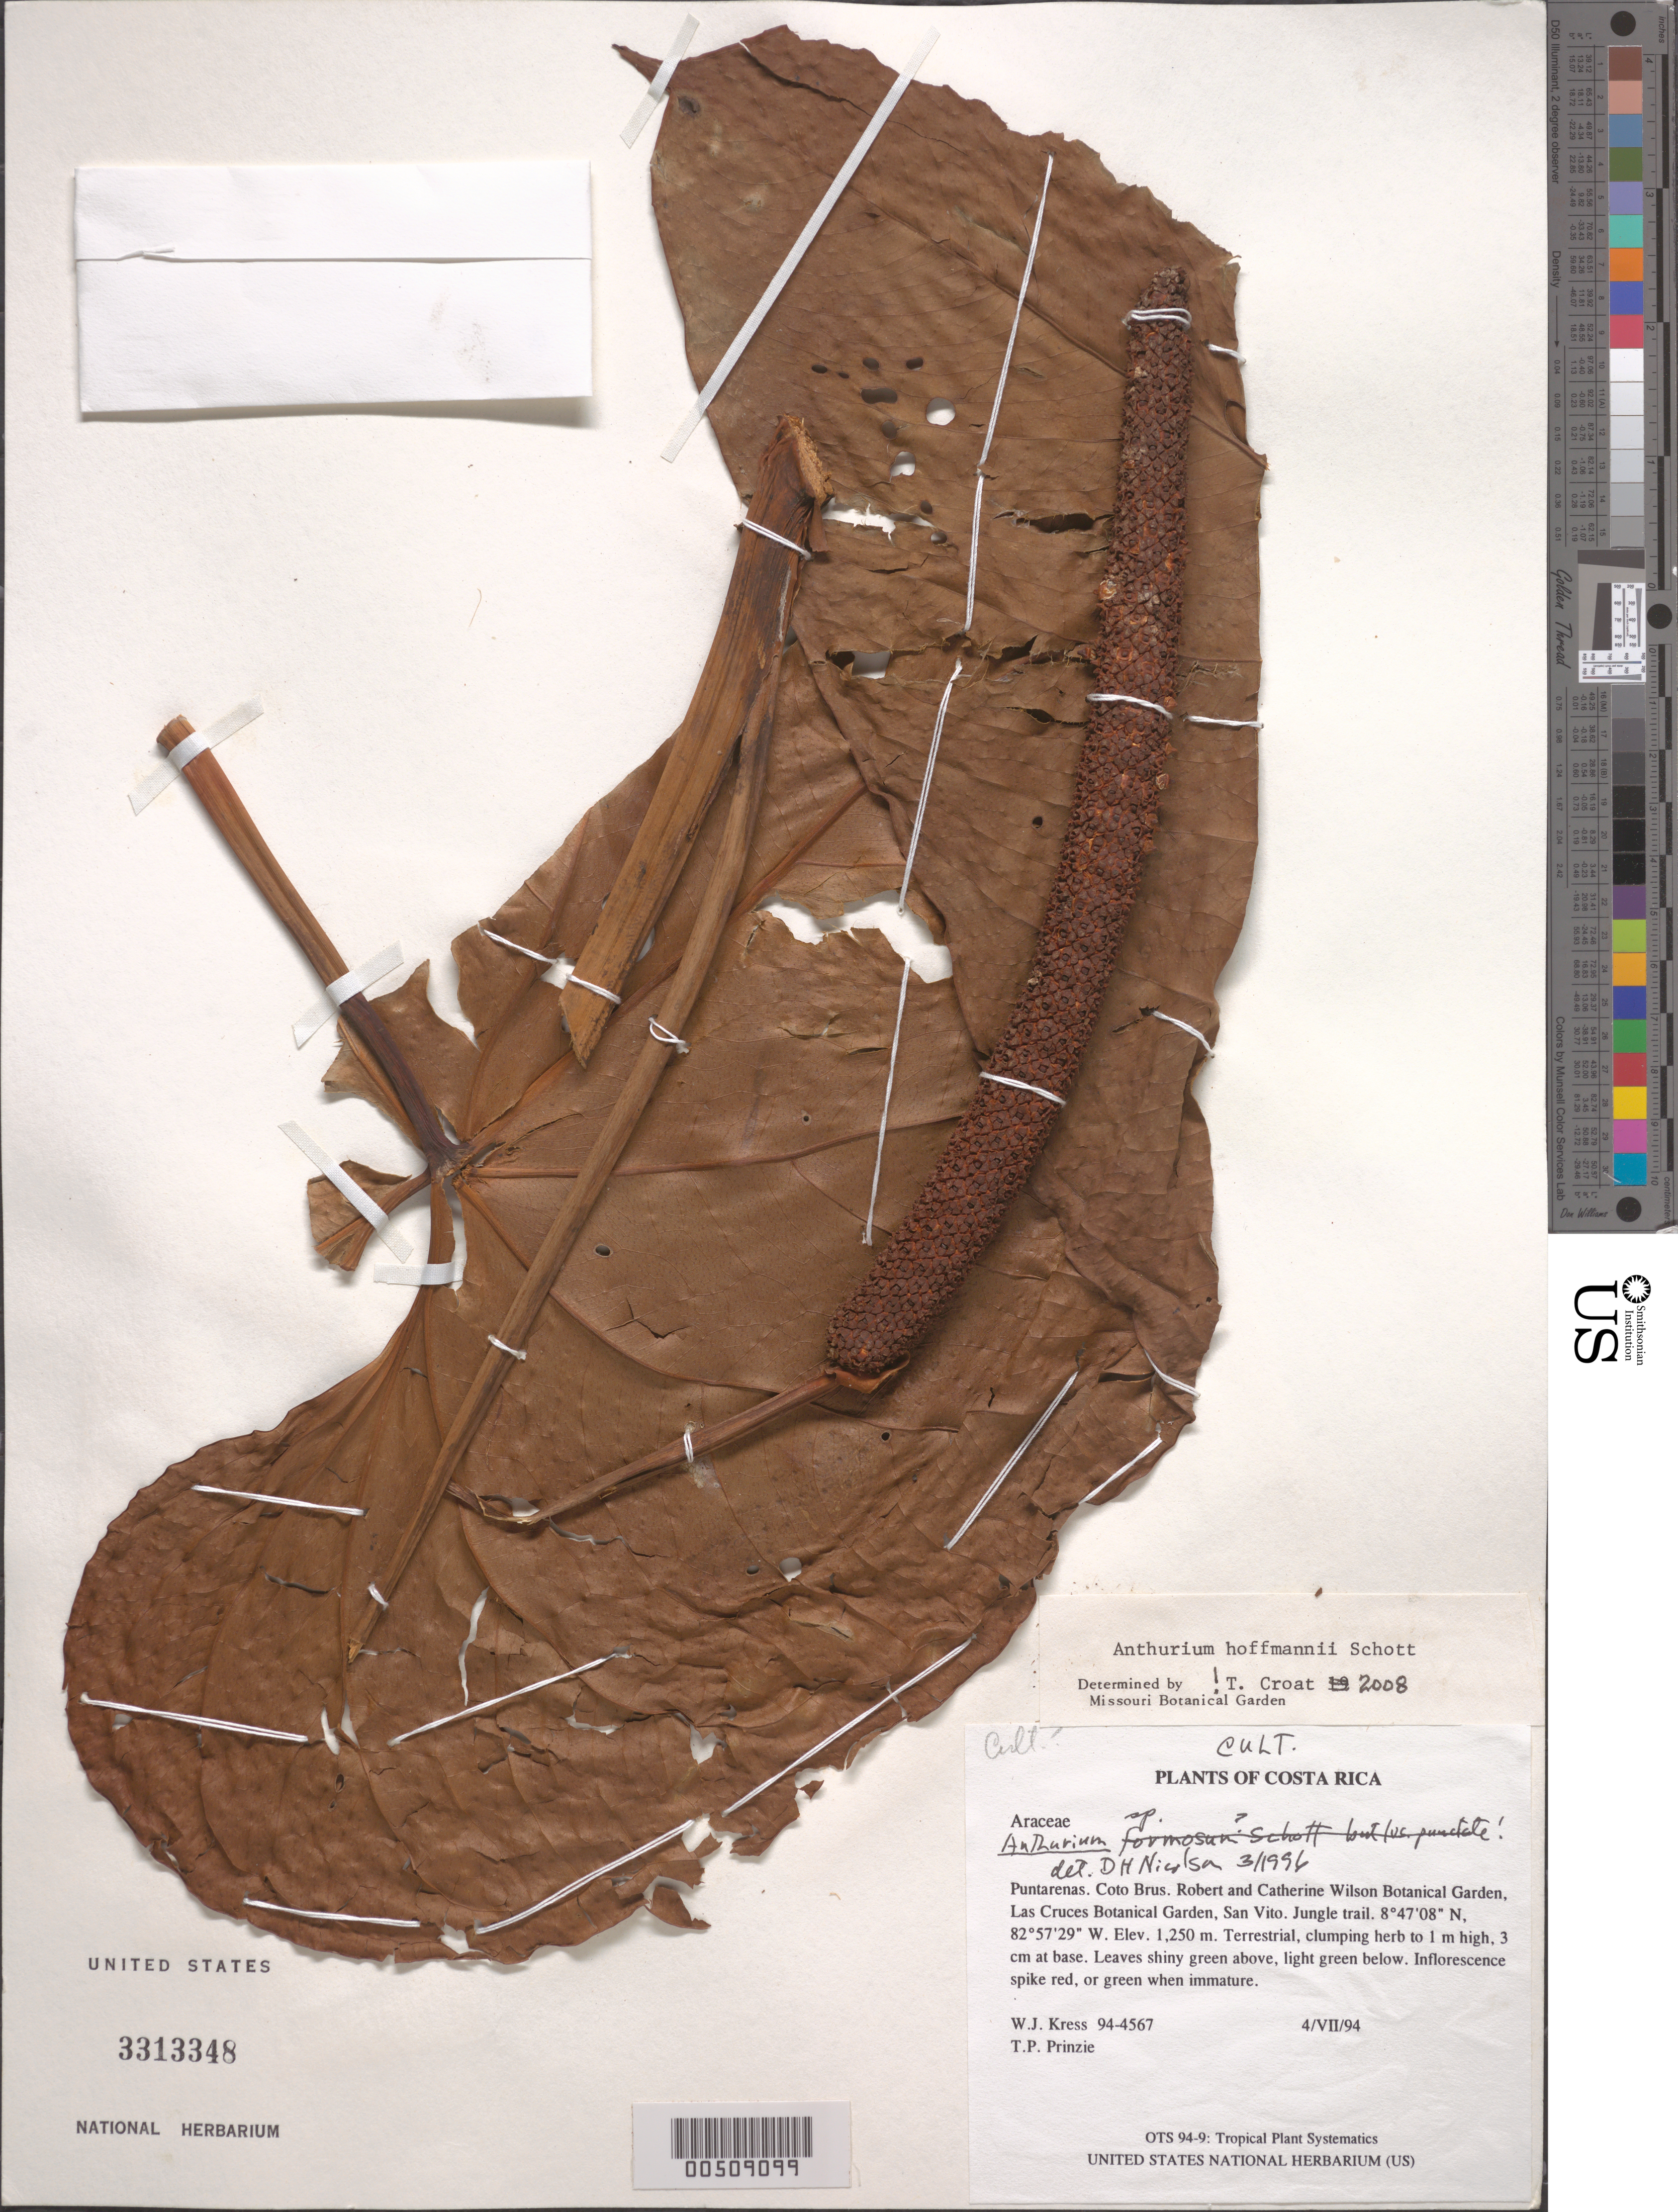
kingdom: Plantae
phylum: Tracheophyta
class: Liliopsida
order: Alismatales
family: Araceae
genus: Anthurium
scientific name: Anthurium hoffmanni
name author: Schott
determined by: Croat, Thomas B., Missouri Botanical Garden (MO)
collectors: W. J. Kress & T. Prinzie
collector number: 94-4567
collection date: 1994-07-04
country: Costa Rica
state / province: Puntarenas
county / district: Coto Brus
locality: Robert and Catherine Wilson Botanical Garden, Las Cruces Botanical Garden, San Vito. Jungle trail.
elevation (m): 1250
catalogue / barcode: US 3313348